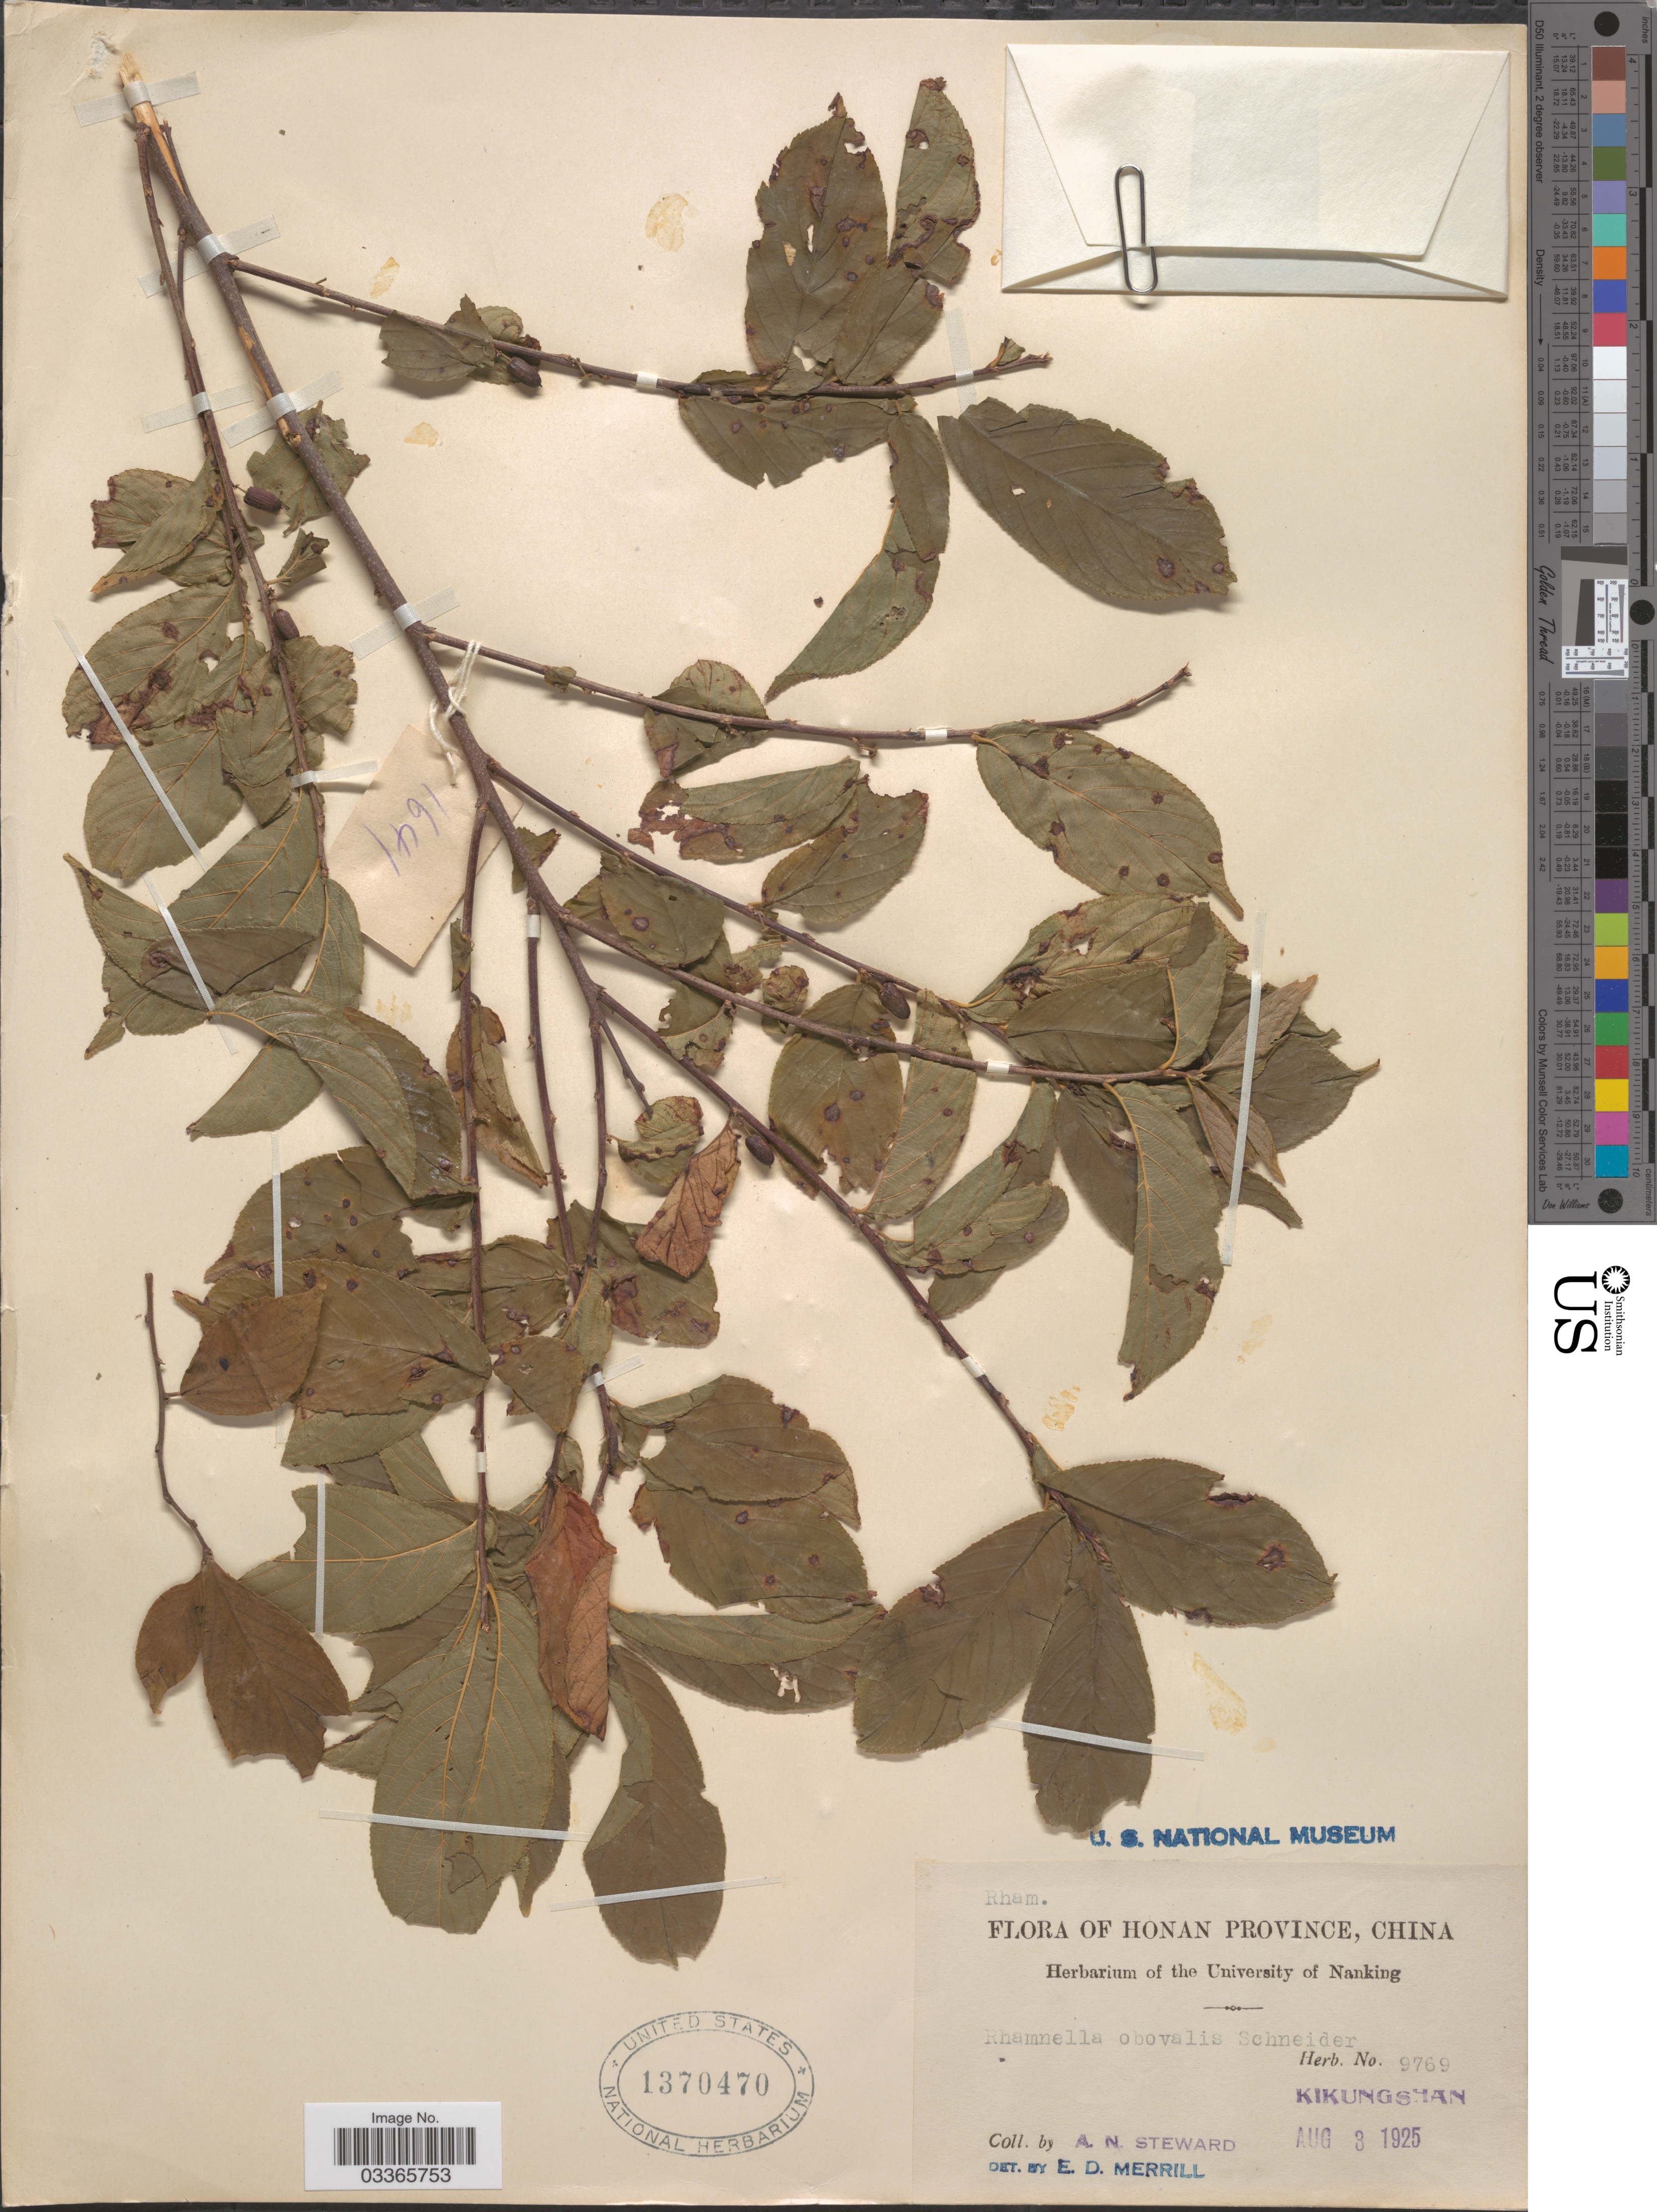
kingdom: Plantae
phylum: Tracheophyta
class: Magnoliopsida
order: Rosales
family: Rhamnaceae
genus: Rhamnella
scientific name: Rhamnella obovalis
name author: C.K. Schneid. in Sarg.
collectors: A. N. Steward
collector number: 9769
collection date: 1925-08-03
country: China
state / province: Henan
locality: Honan Province. Kikungshan.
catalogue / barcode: US 1370470